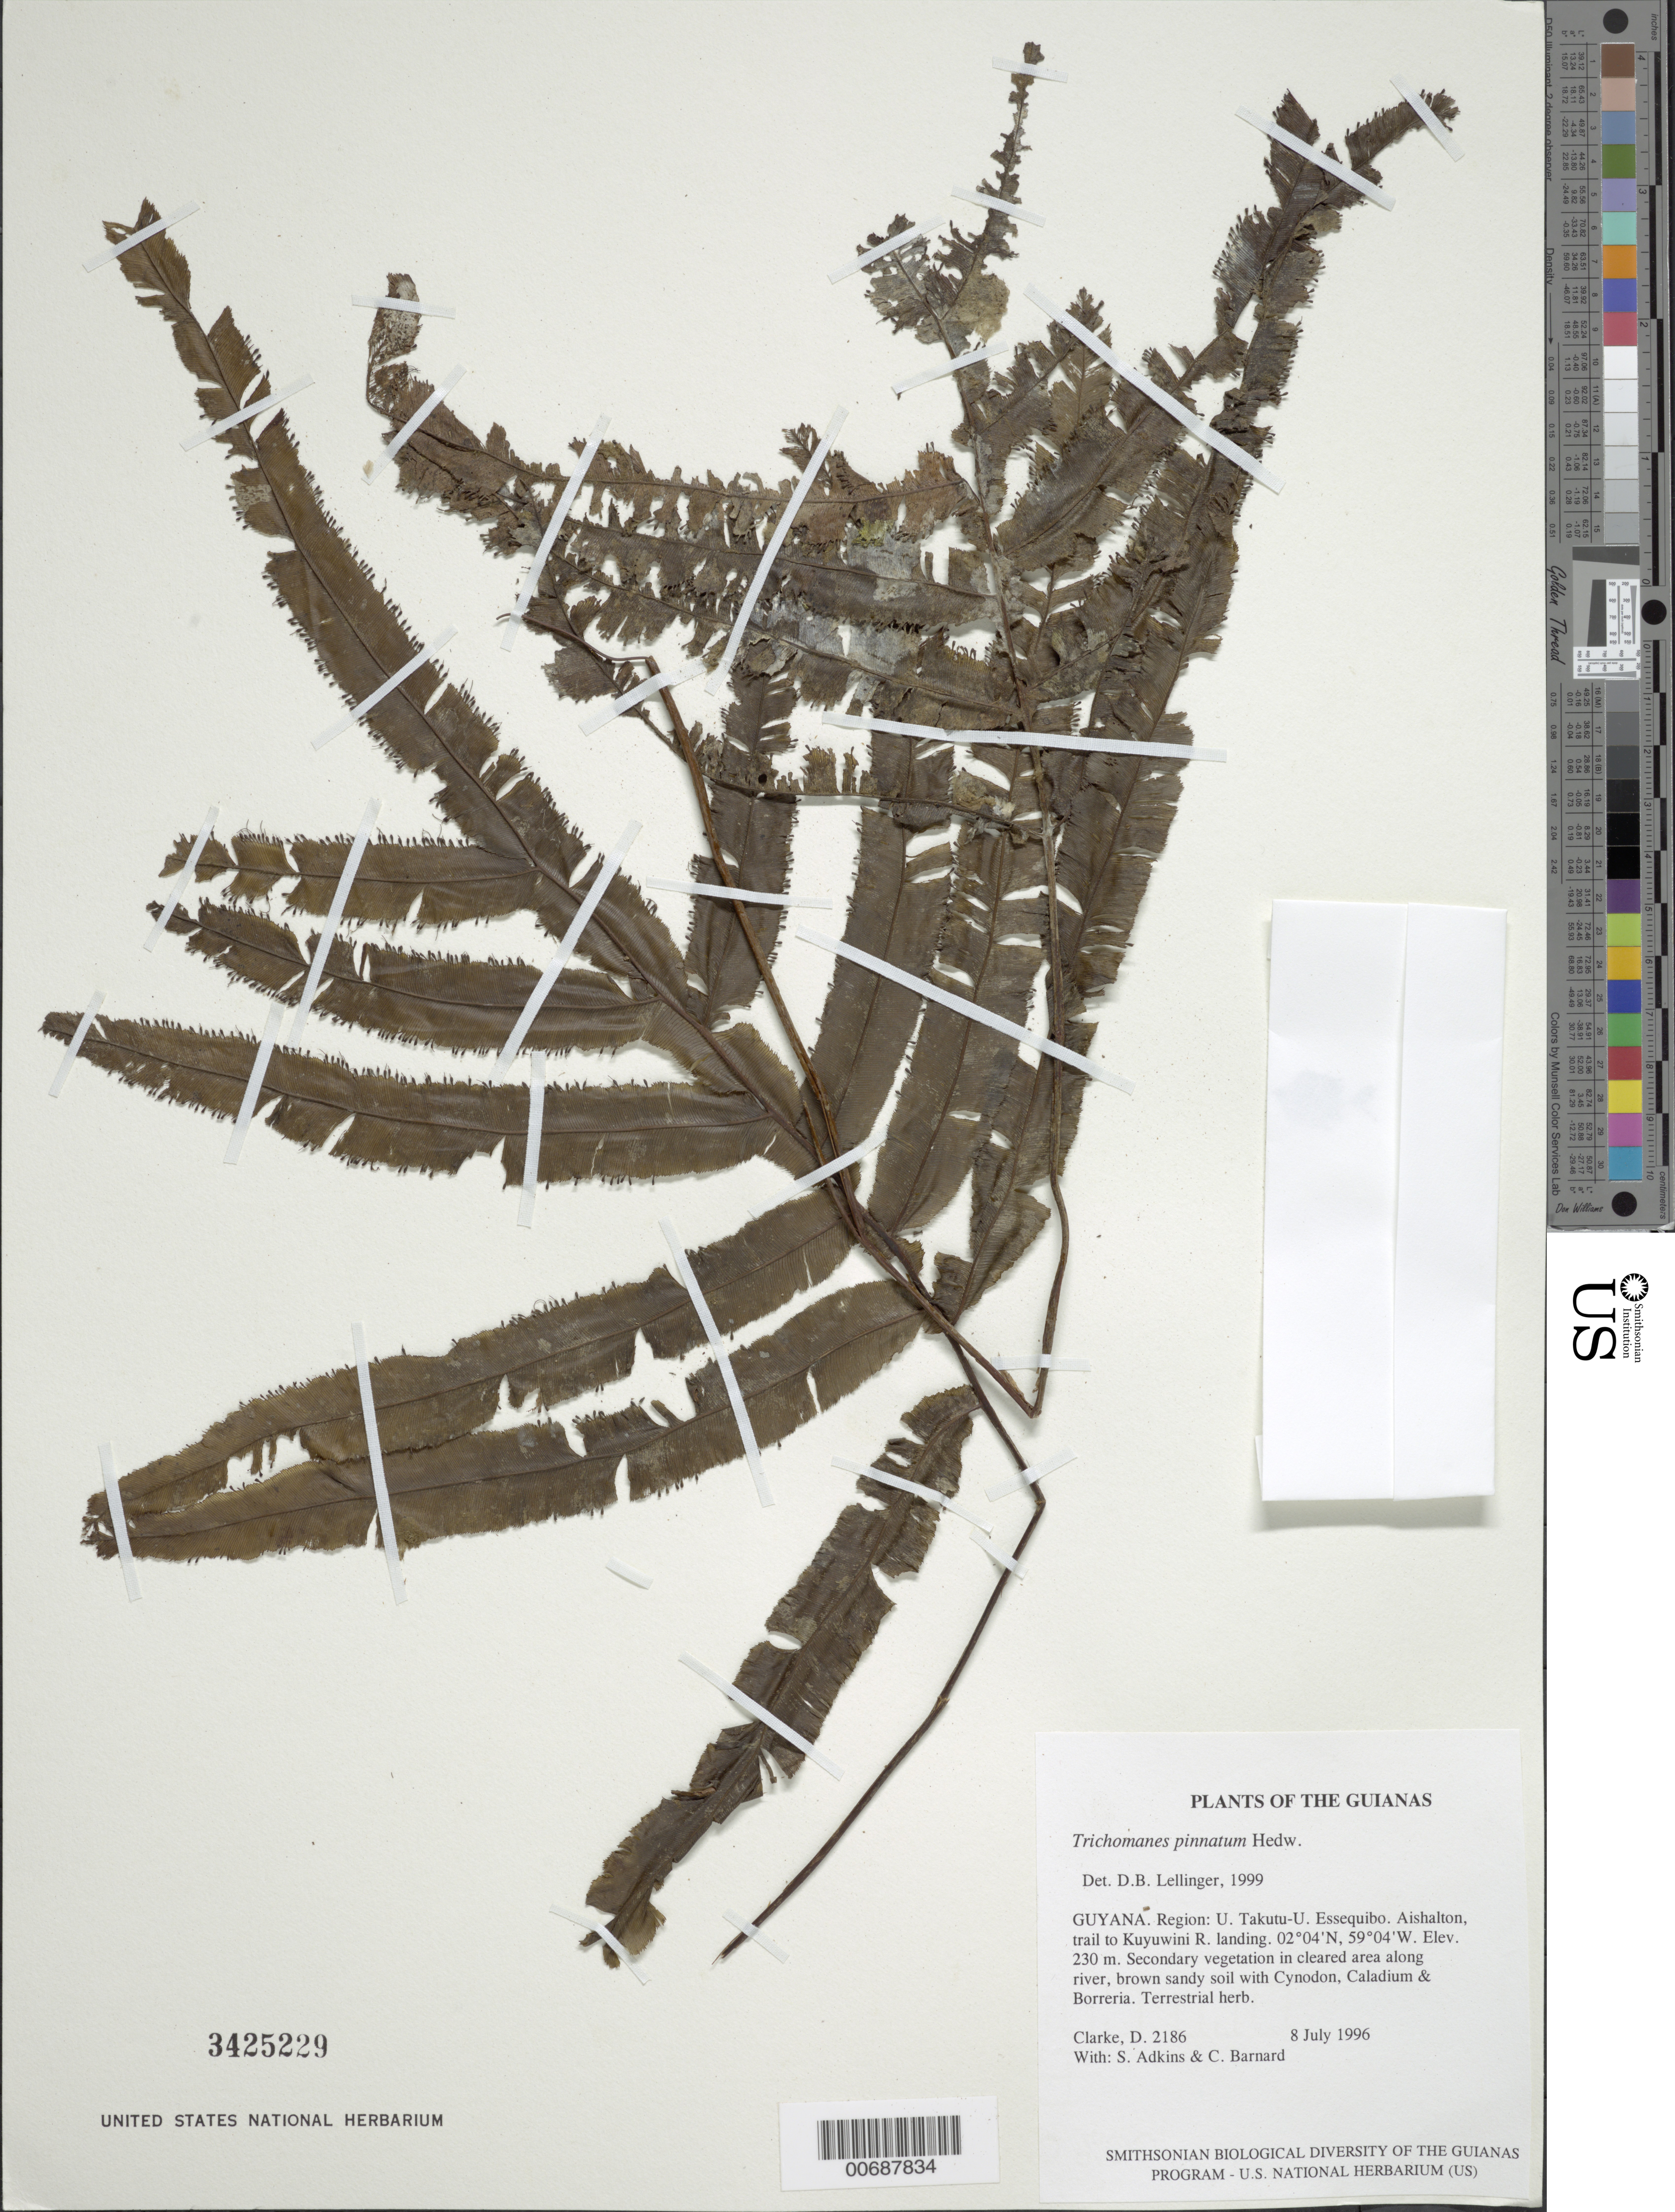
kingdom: Plantae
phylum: Tracheophyta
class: Polypodiopsida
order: Hymenophyllales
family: Hymenophyllaceae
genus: Trichomanes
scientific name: Trichomanes pinnatum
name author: Hedw.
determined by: Lellinger, David B., (BOT), Smithsonian Institution - National Museum of Natural History (UNITED STATES)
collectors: H. D. Clarke, S. Adkins & C. Bernard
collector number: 2186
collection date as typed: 8 July 1996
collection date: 1996-07-08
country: Guyana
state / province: U. Takutu-U. Essequibo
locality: Aishalton, trail to Kuyuwini R. landing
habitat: Secondary vegetation in cleared area along river, brown sandy soil with Cynodon, Caladium & Borreria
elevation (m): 230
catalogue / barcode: US 3425229